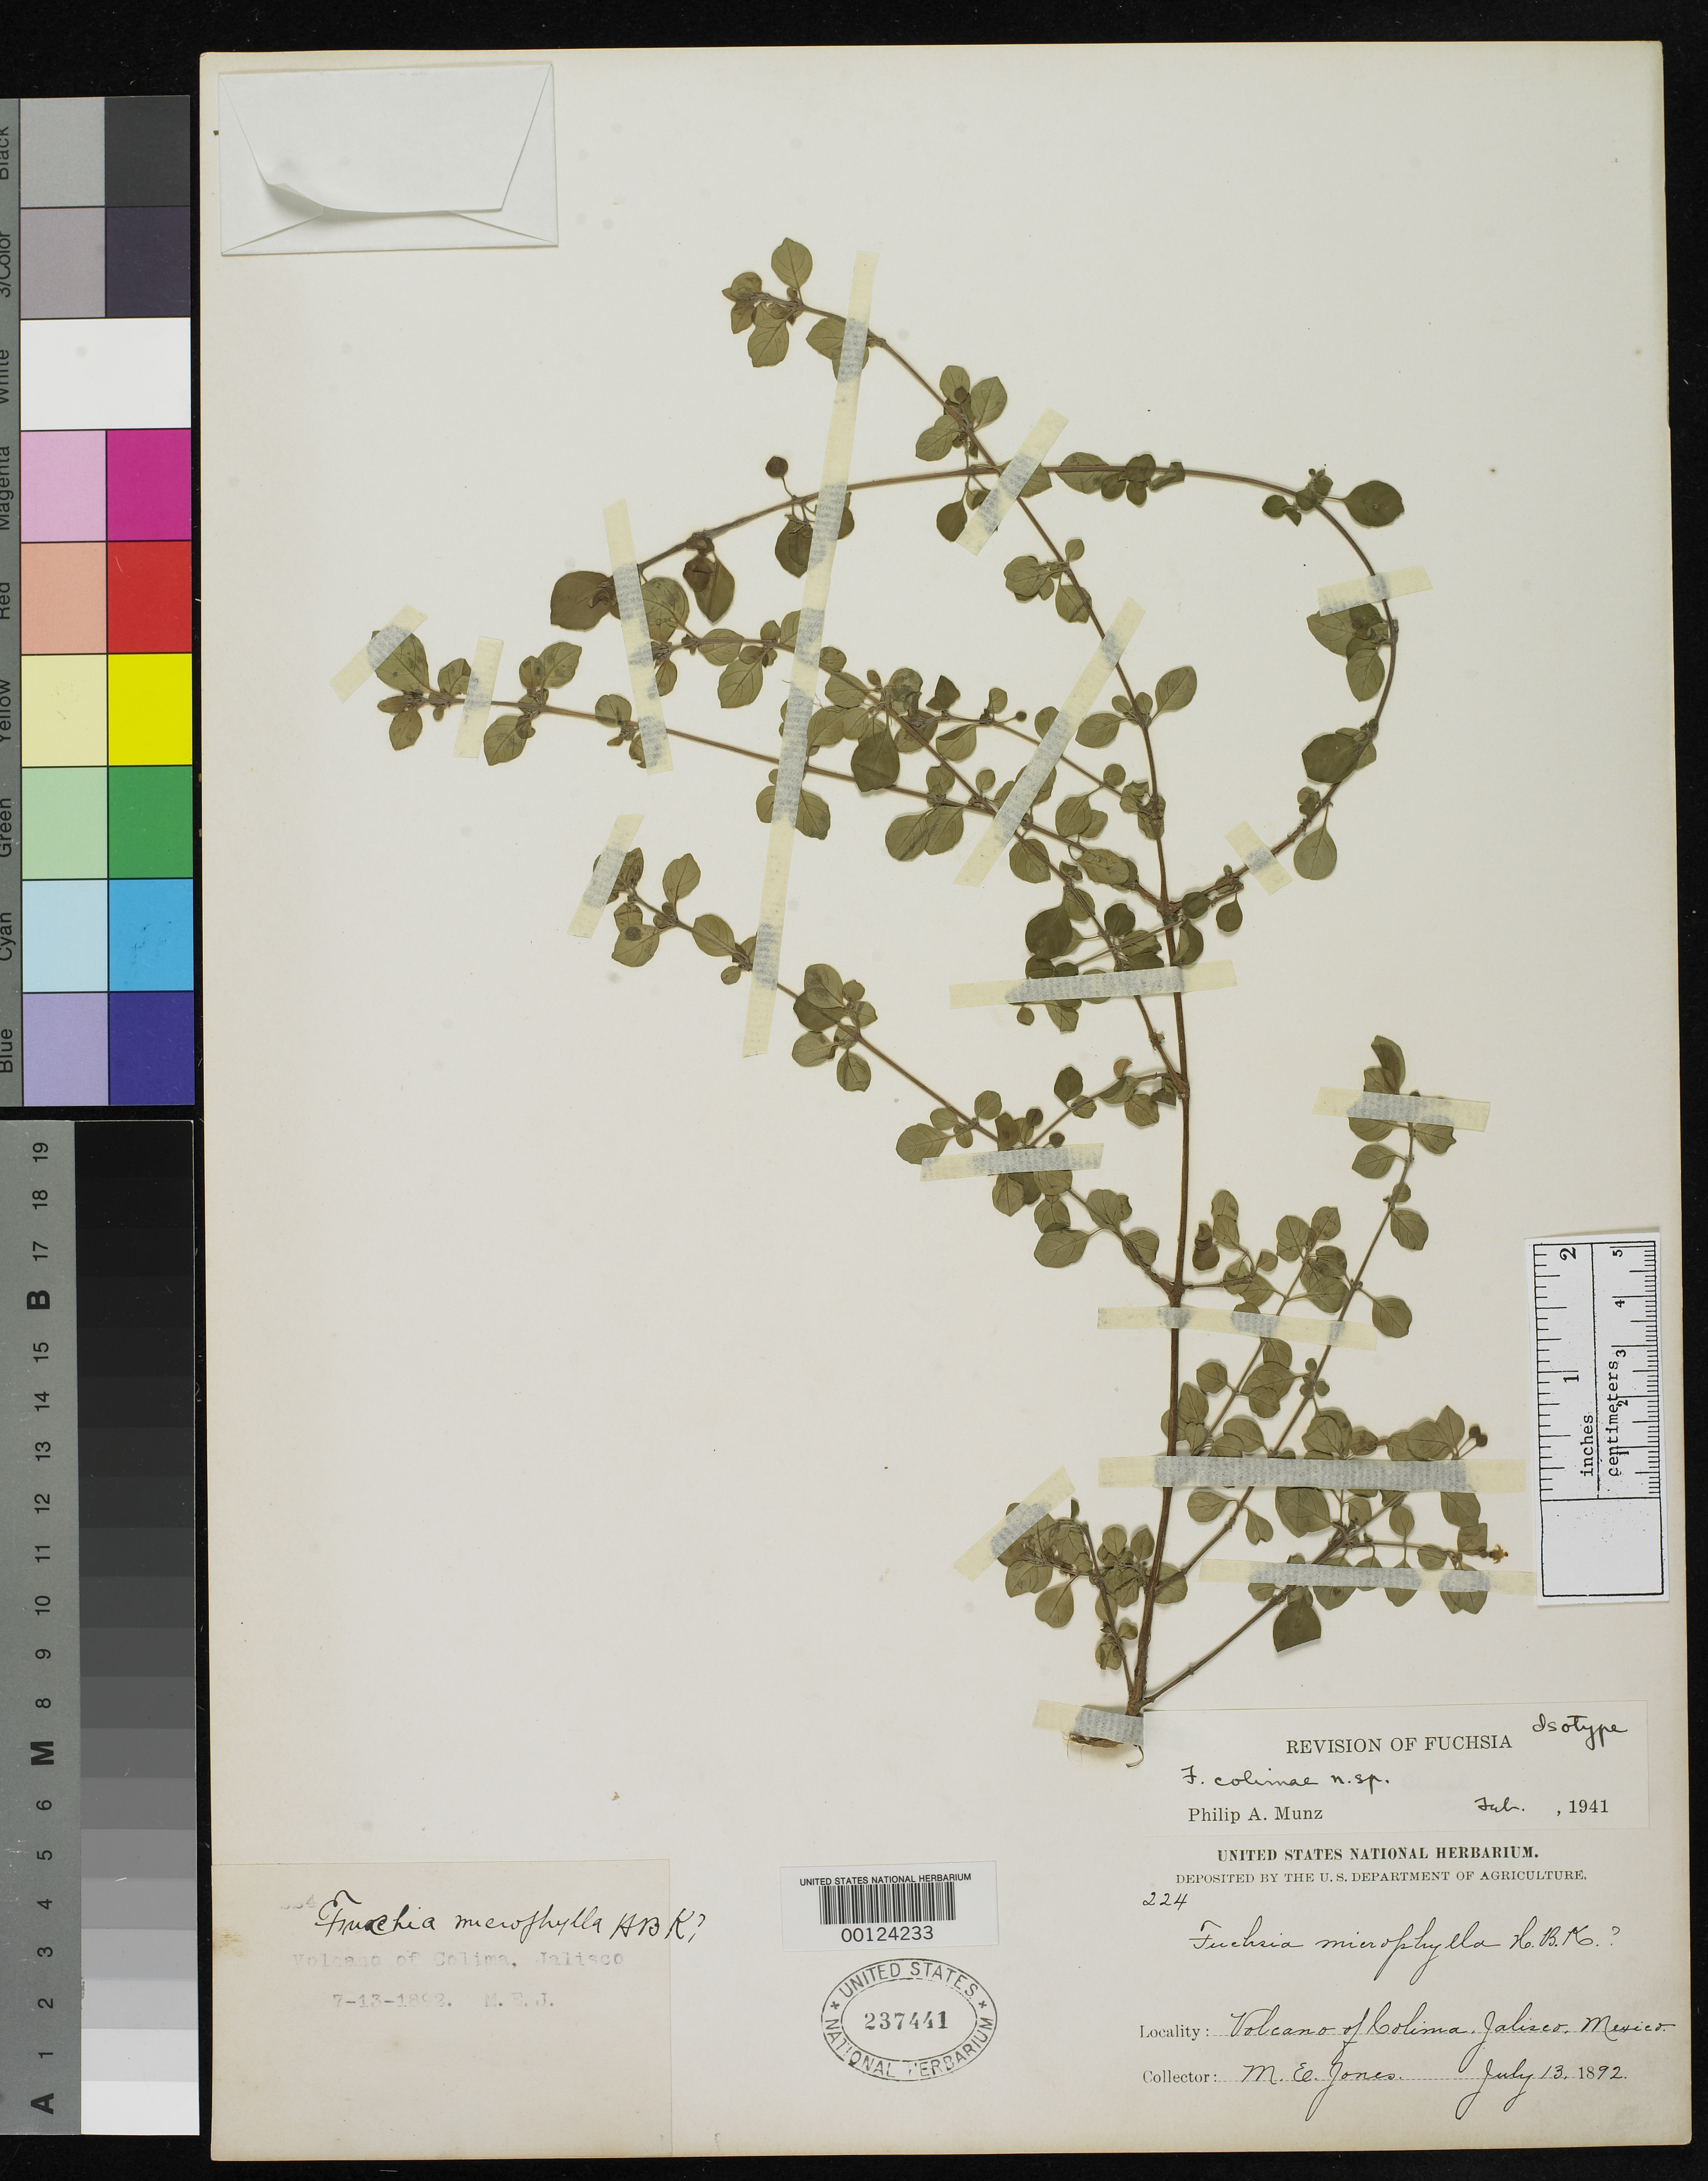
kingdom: Plantae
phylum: Tracheophyta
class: Magnoliopsida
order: Myrtales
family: Onagraceae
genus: Fuchsia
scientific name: Fuchsia colimae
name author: Munz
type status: Isotype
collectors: M. E. Jones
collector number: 224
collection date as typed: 13 Jul 1892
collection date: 1892-07-13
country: Mexico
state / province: Jalisco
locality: Volcano of Colima.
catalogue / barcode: US 237441